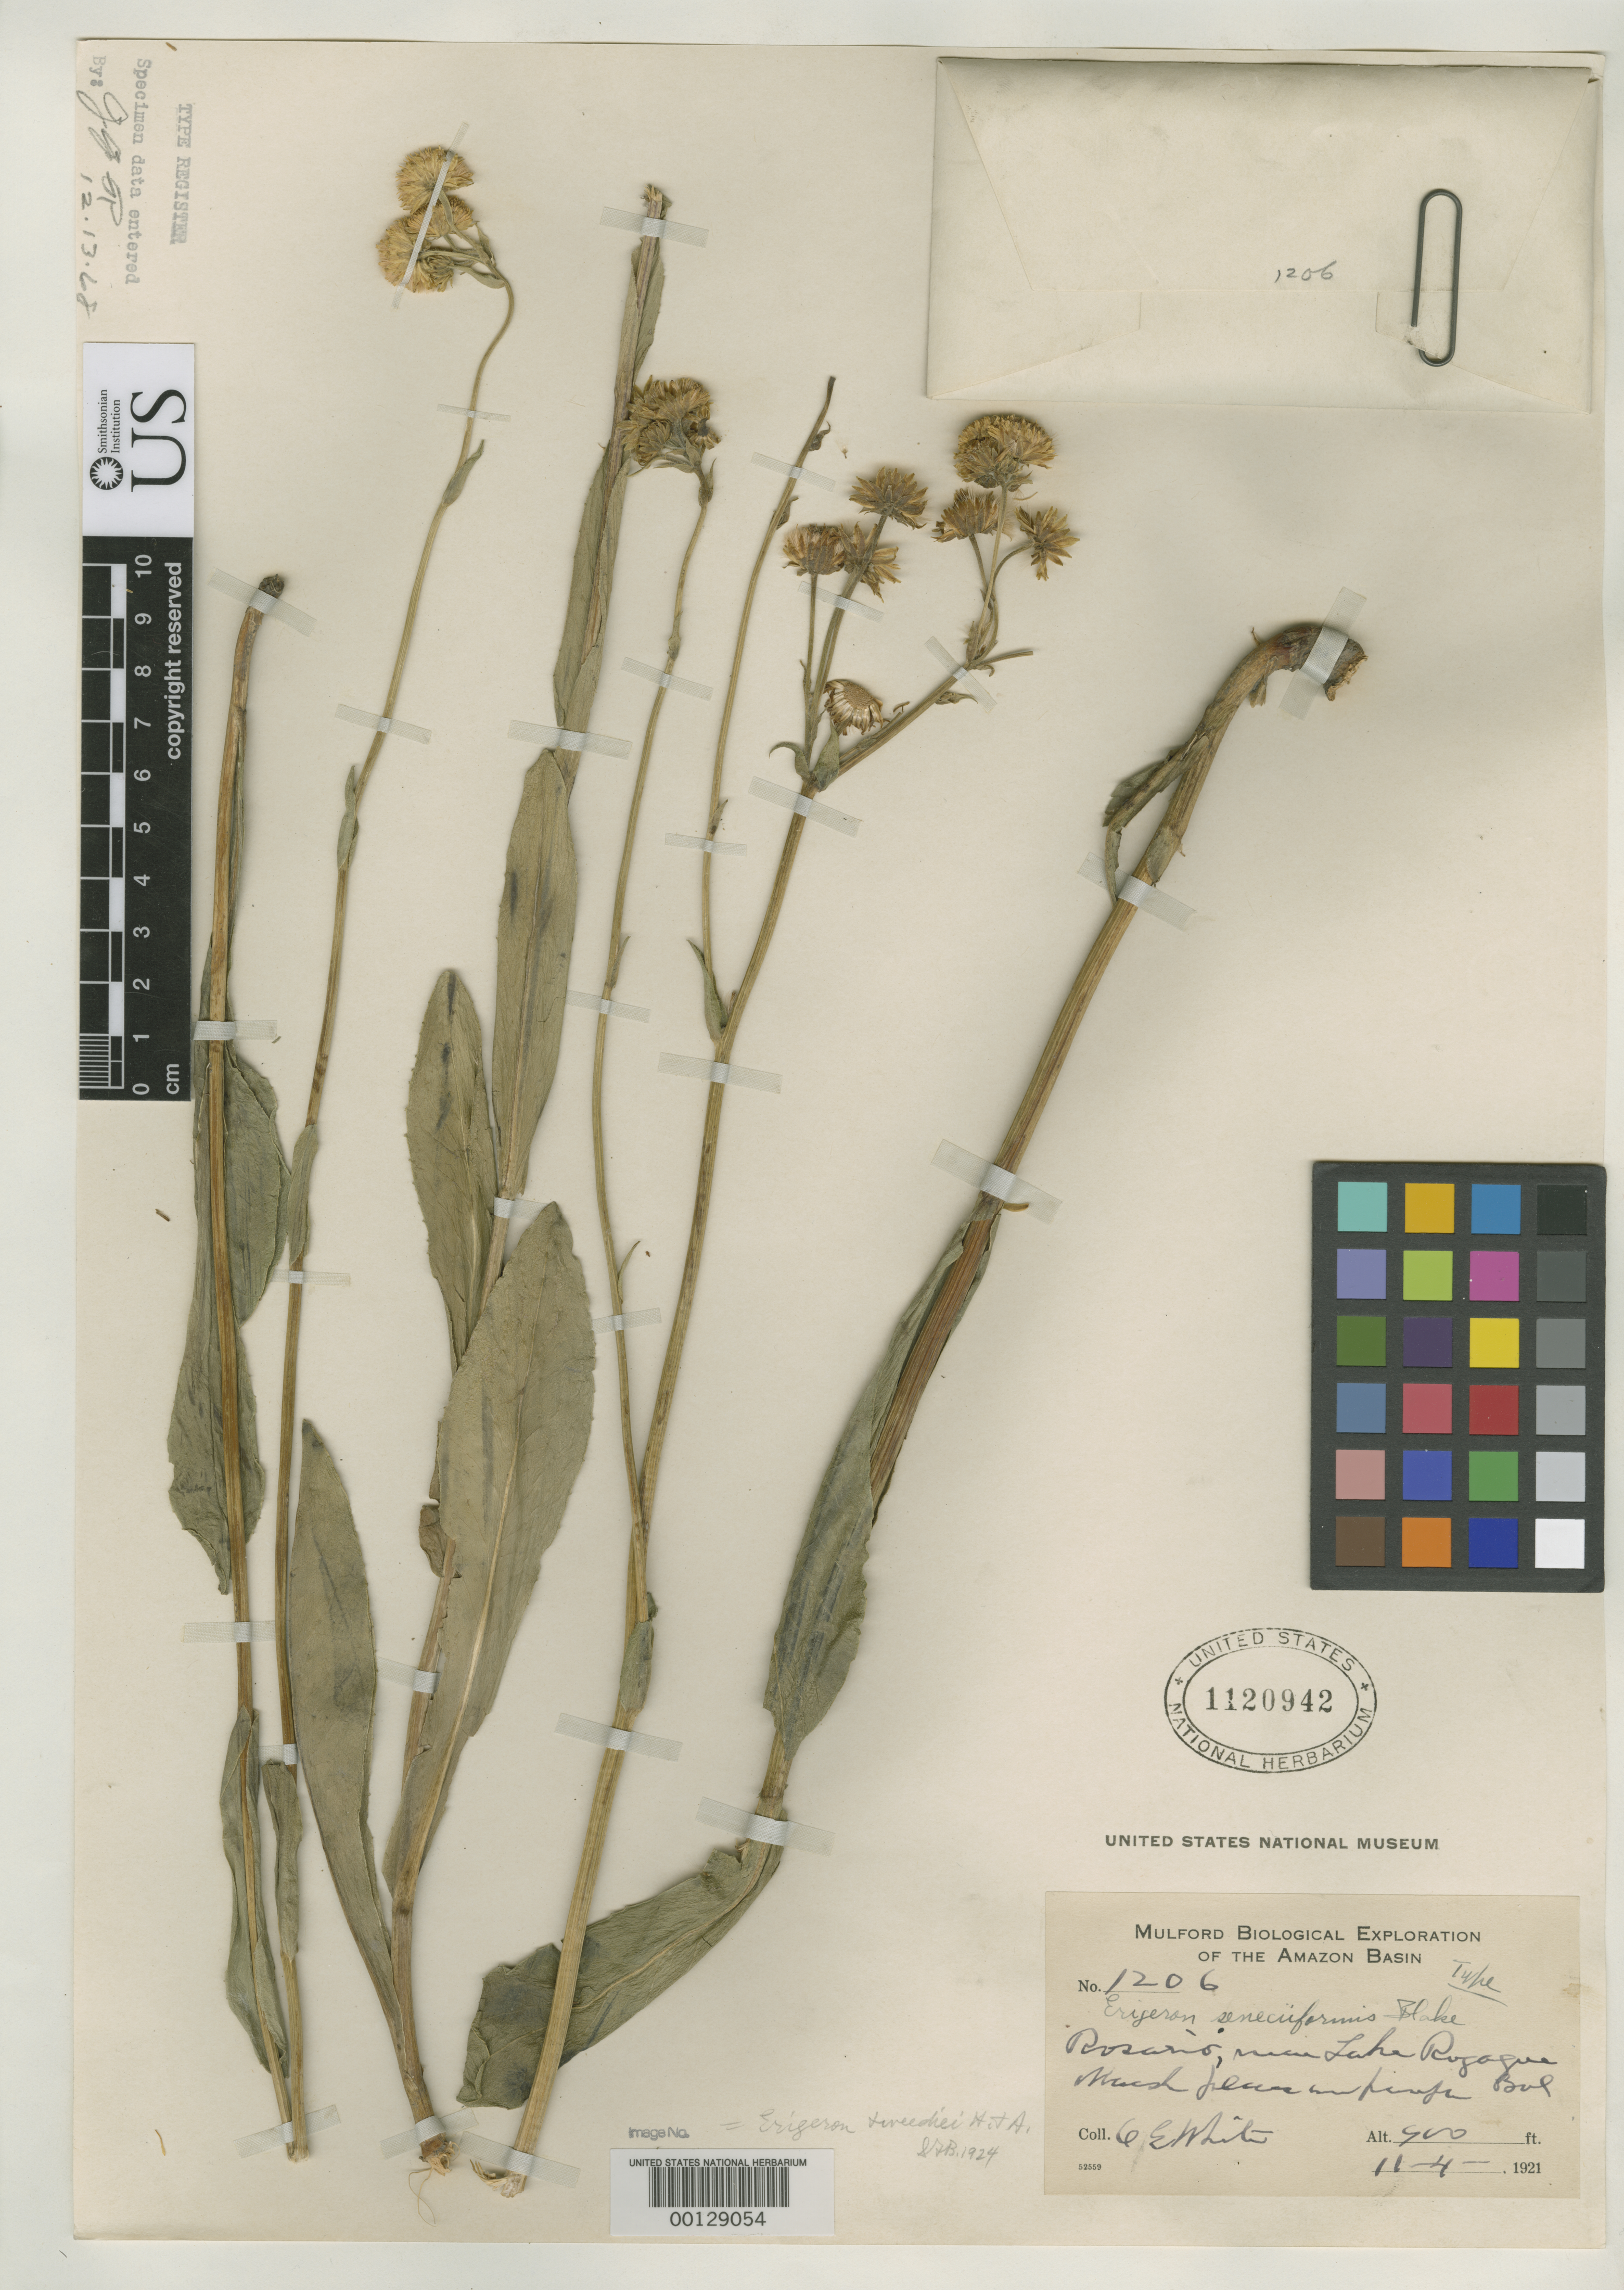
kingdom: Plantae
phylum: Tracheophyta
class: Magnoliopsida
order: Asterales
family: Asteraceae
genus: Erigeron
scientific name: Erigeron seneciiformis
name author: S.F. Blake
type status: Holotype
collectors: O. E. White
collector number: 1206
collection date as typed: Nov. 4, 1921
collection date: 1921-11-04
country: Bolivia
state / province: Beni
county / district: José Ballivián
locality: Rosario Hacienda near Lake Rogagua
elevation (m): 305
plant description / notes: Label data (locality, elevation) vary slightly among duplicates but they apparently represent a single gathering. Collection date (mis) cited in protologue as "April 11, 1921", apparently a mis-reading of "11-4-1921" on holotype (isotype, USNH 1185698 gives date as "Nov. 4, 1921").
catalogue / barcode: US 1120942